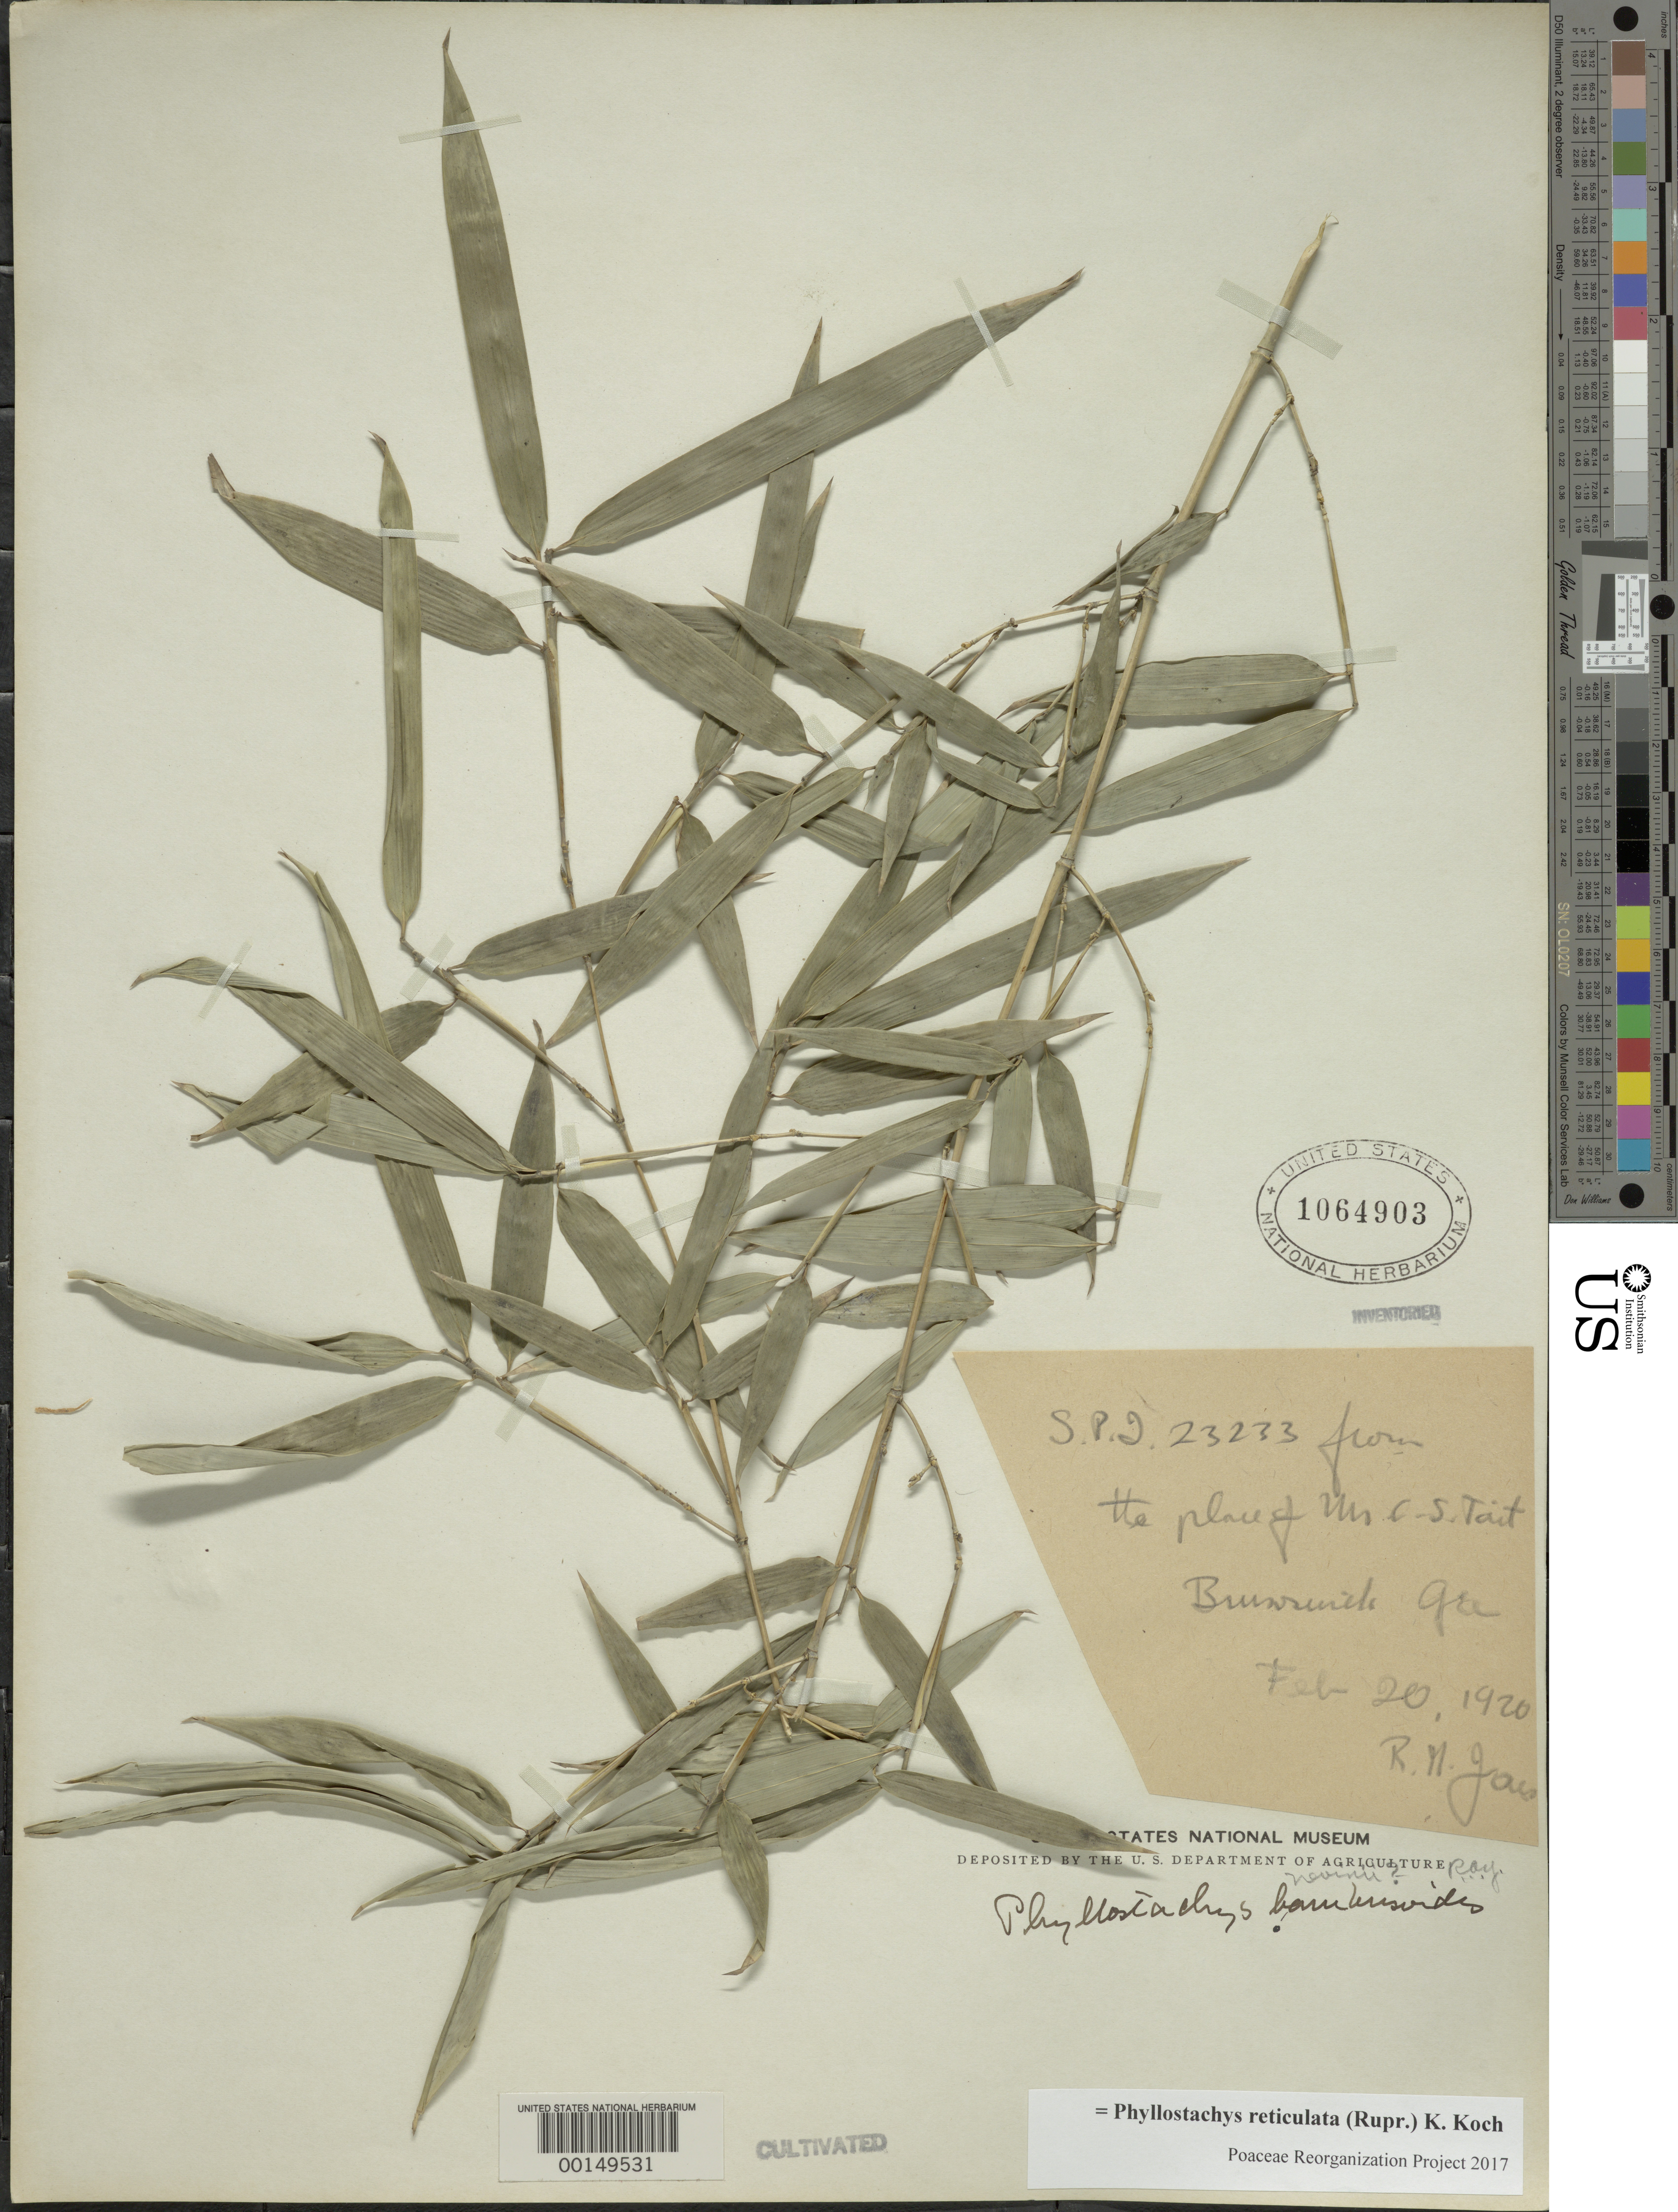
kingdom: Plantae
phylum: Tracheophyta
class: Liliopsida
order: Poales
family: Poaceae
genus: Phyllostachys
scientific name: Phyllostachys reticulata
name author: (Rupr.) K. Koch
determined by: Poaceae Reorganization Project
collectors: R. Jaes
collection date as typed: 20 Feb 1920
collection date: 1920-02-20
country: United States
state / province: Georgia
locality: Brunswick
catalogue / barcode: US 1064903